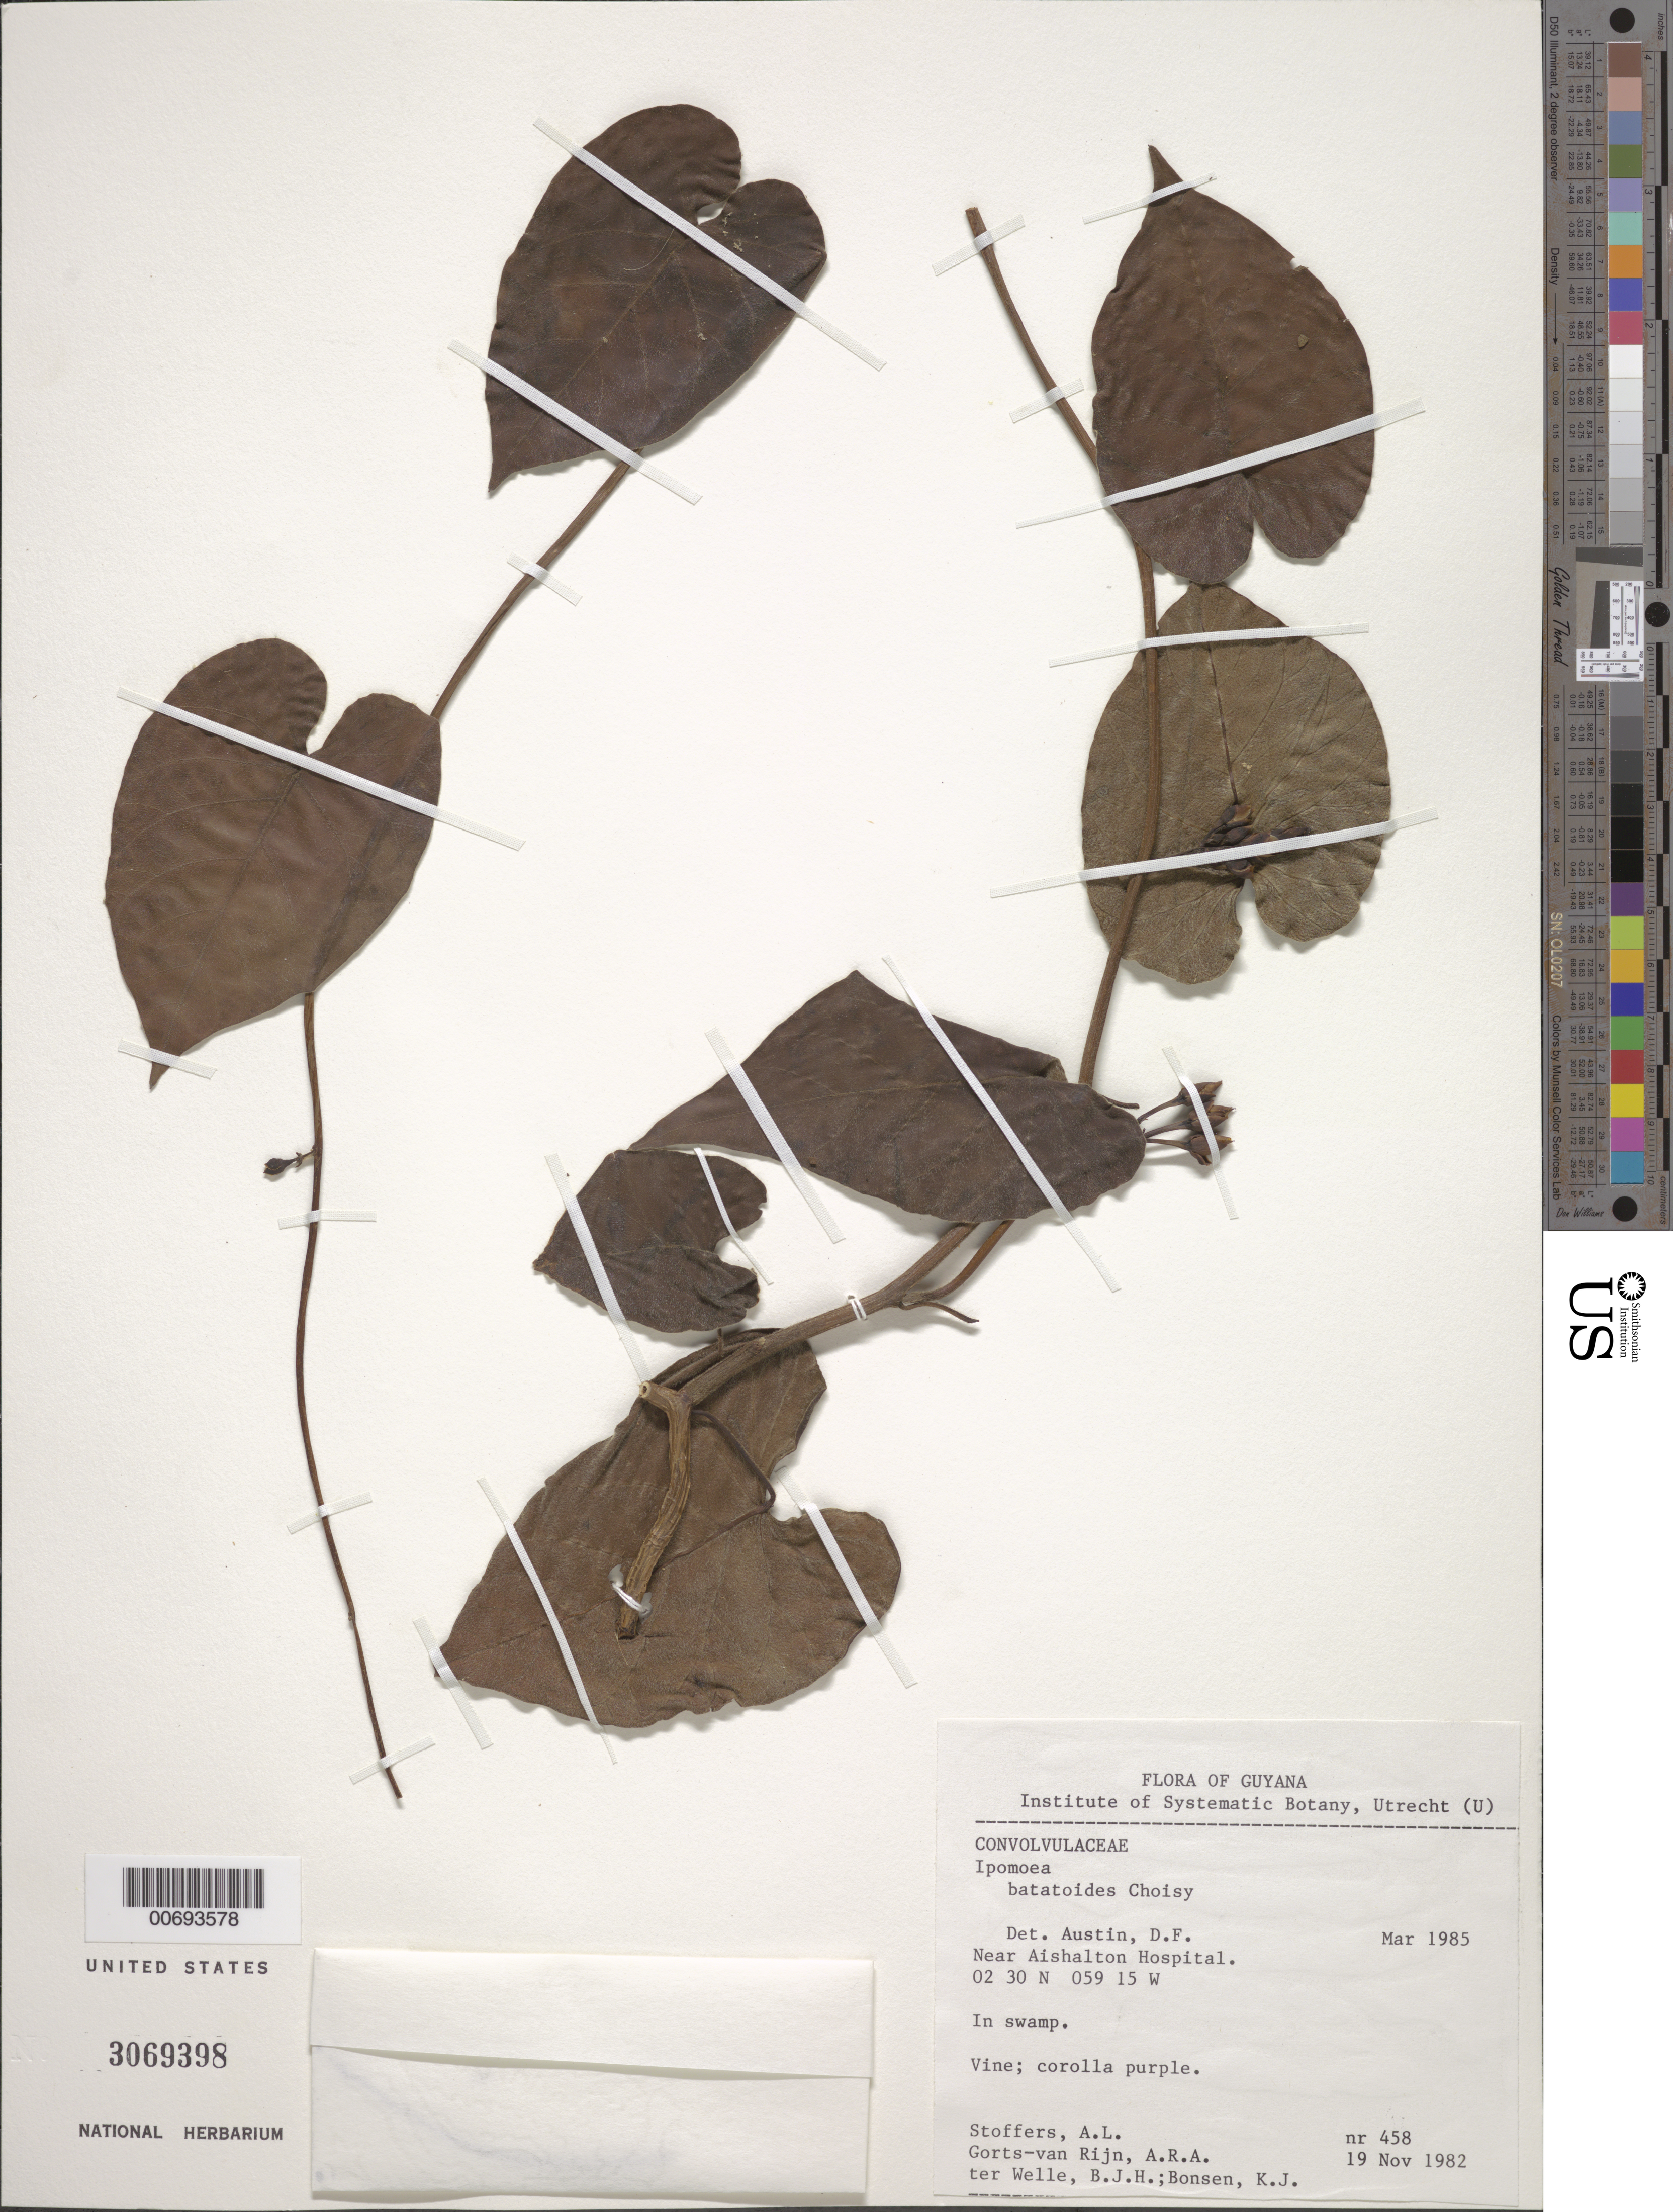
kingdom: Plantae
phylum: Tracheophyta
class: Magnoliopsida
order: Solanales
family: Convolvulaceae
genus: Ipomoea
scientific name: Ipomoea batatoides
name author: Choisy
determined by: Austin, D. F.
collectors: A. Stoffers, A. .R. A. Görts-van Rijn, B. Welle & K. Bonsen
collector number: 458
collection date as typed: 19-Nov-82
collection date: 1982-11-19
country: Guyana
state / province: U. Takutu-U. Essequibo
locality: Aishalton Hospital, vic.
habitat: Swamp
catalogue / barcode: US 3069398